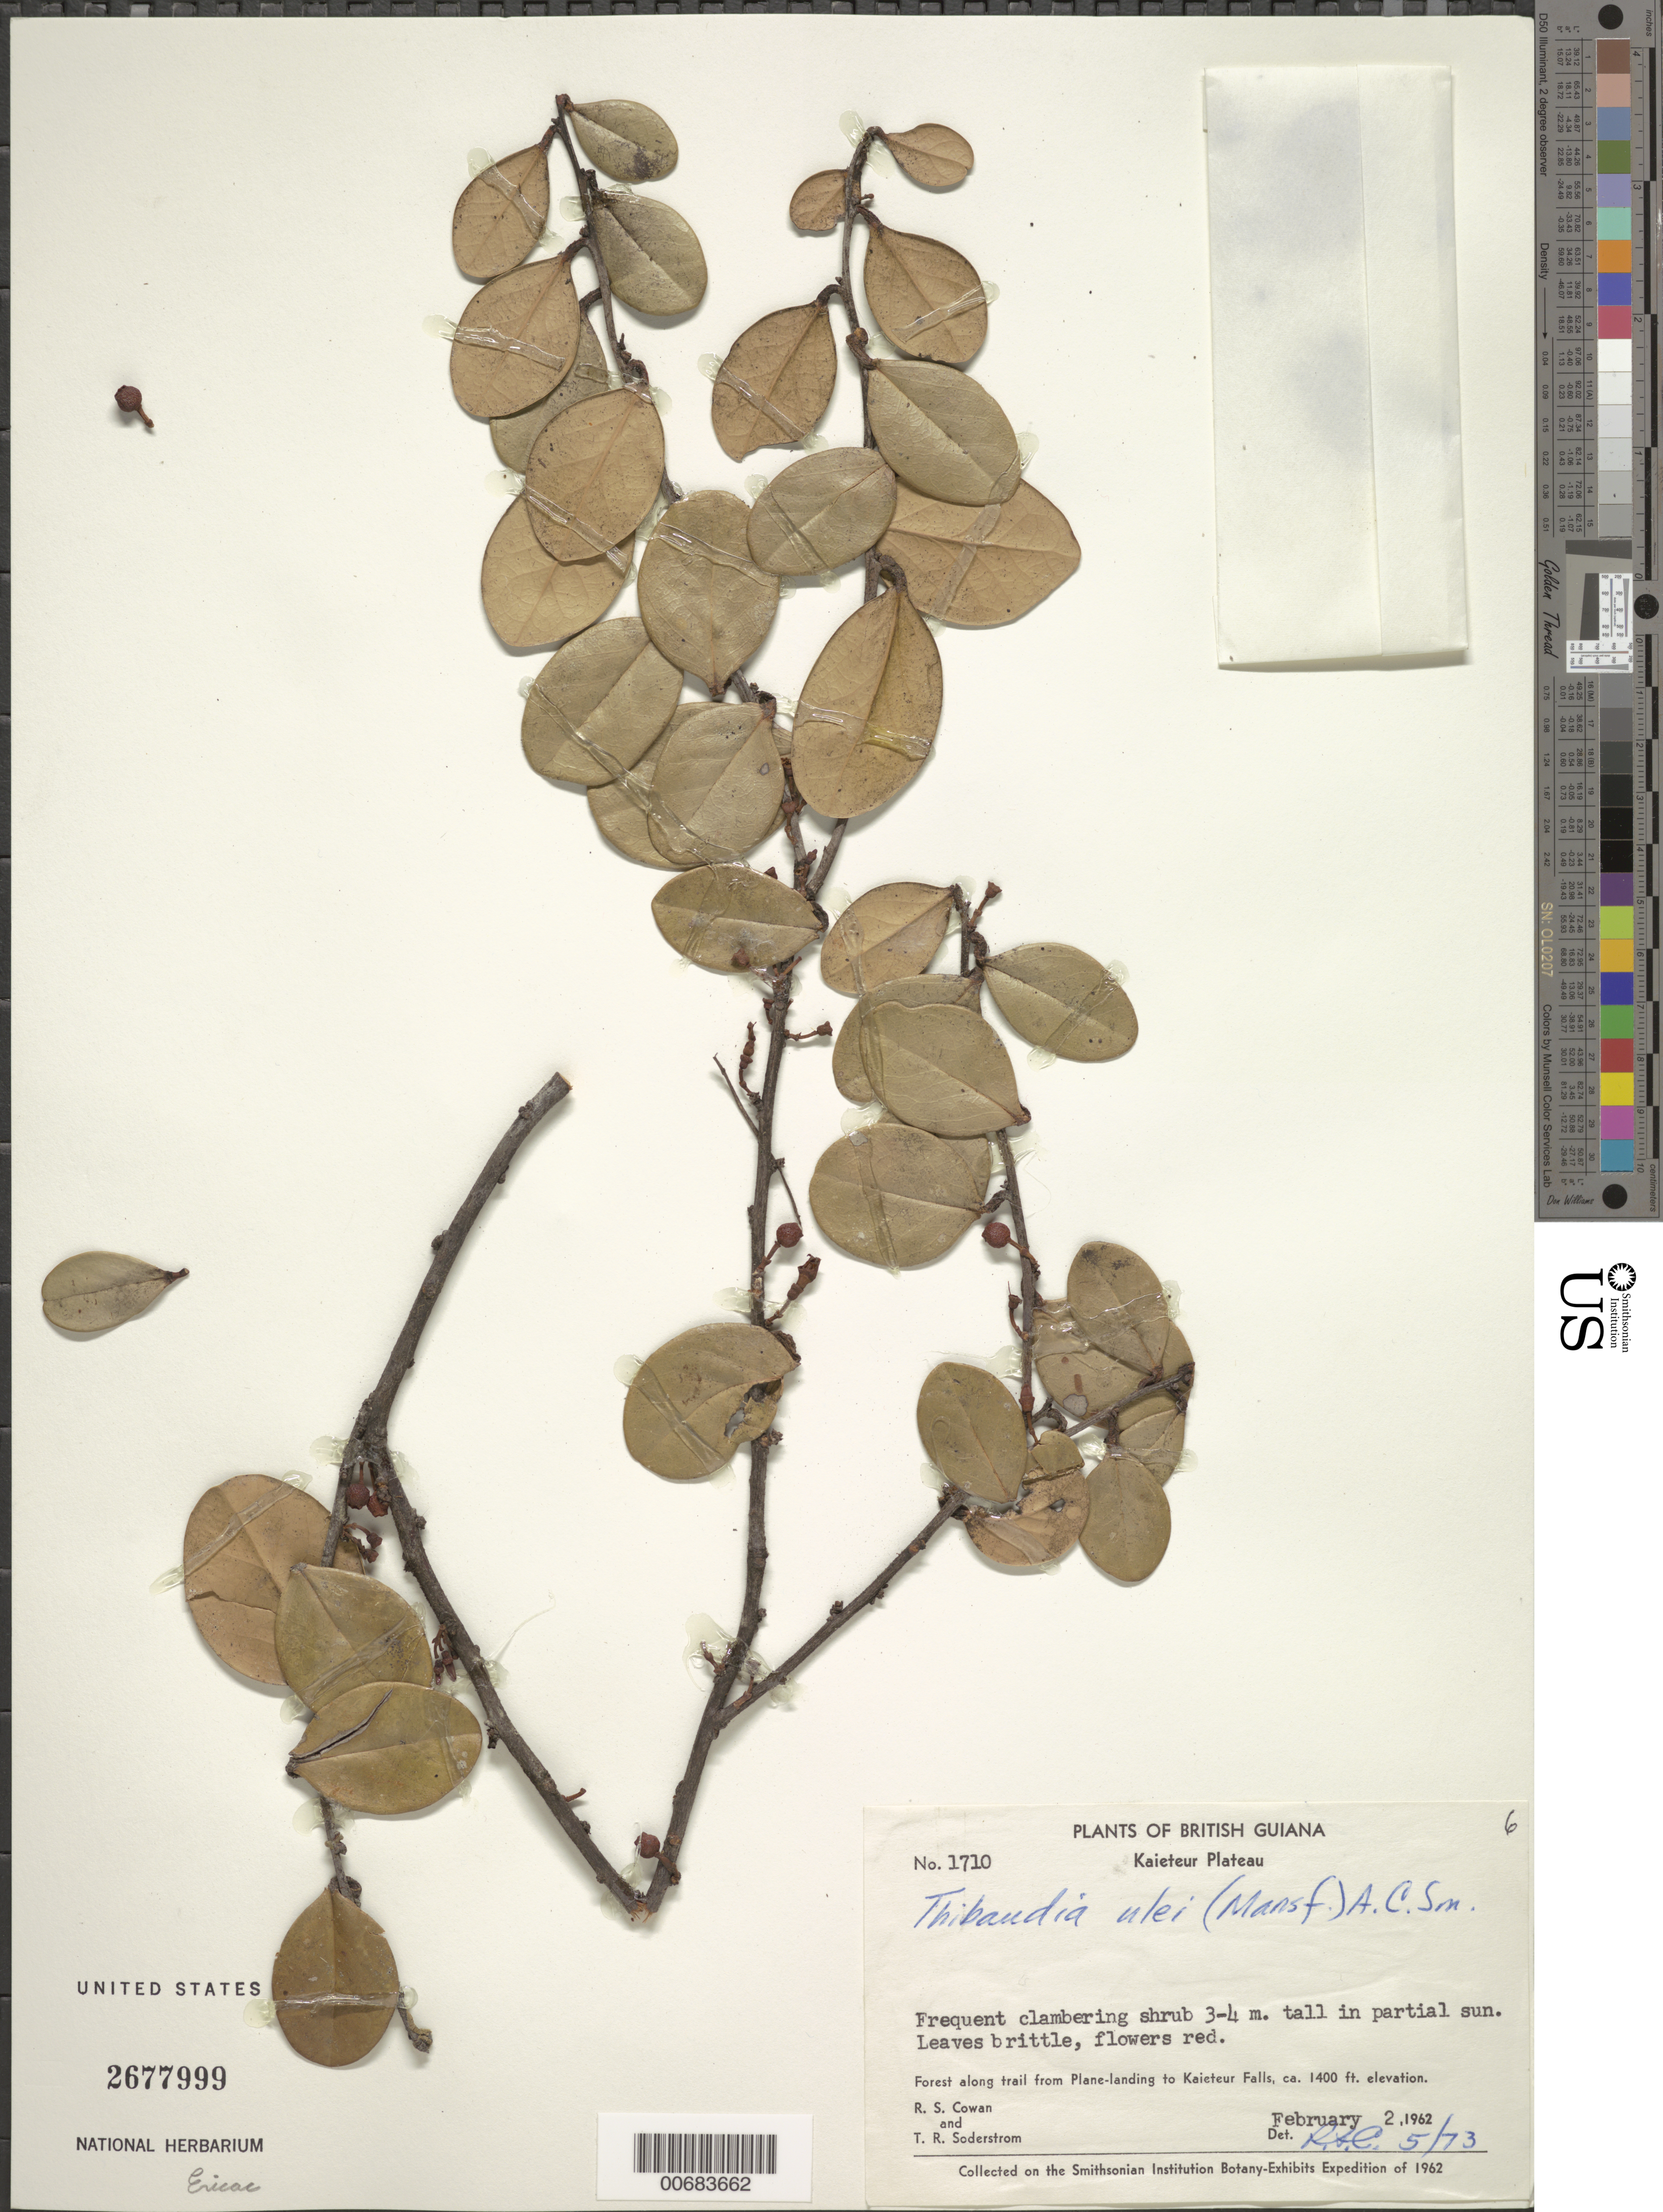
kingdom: Plantae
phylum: Tracheophyta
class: Magnoliopsida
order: Ericales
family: Ericaceae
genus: Thibaudia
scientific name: Thibaudia ulei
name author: A.C. Sm.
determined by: Cowan, R. S.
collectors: R. S. Cowan & T. R. Soderstrom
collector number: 1710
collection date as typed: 2-Feb-62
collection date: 1962-02-02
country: Guyana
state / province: Potaro-Siparuni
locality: Kaieteur Plateau, along trail from plane landing to Kaieteur Falls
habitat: Partial sun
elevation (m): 427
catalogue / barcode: US 2677999